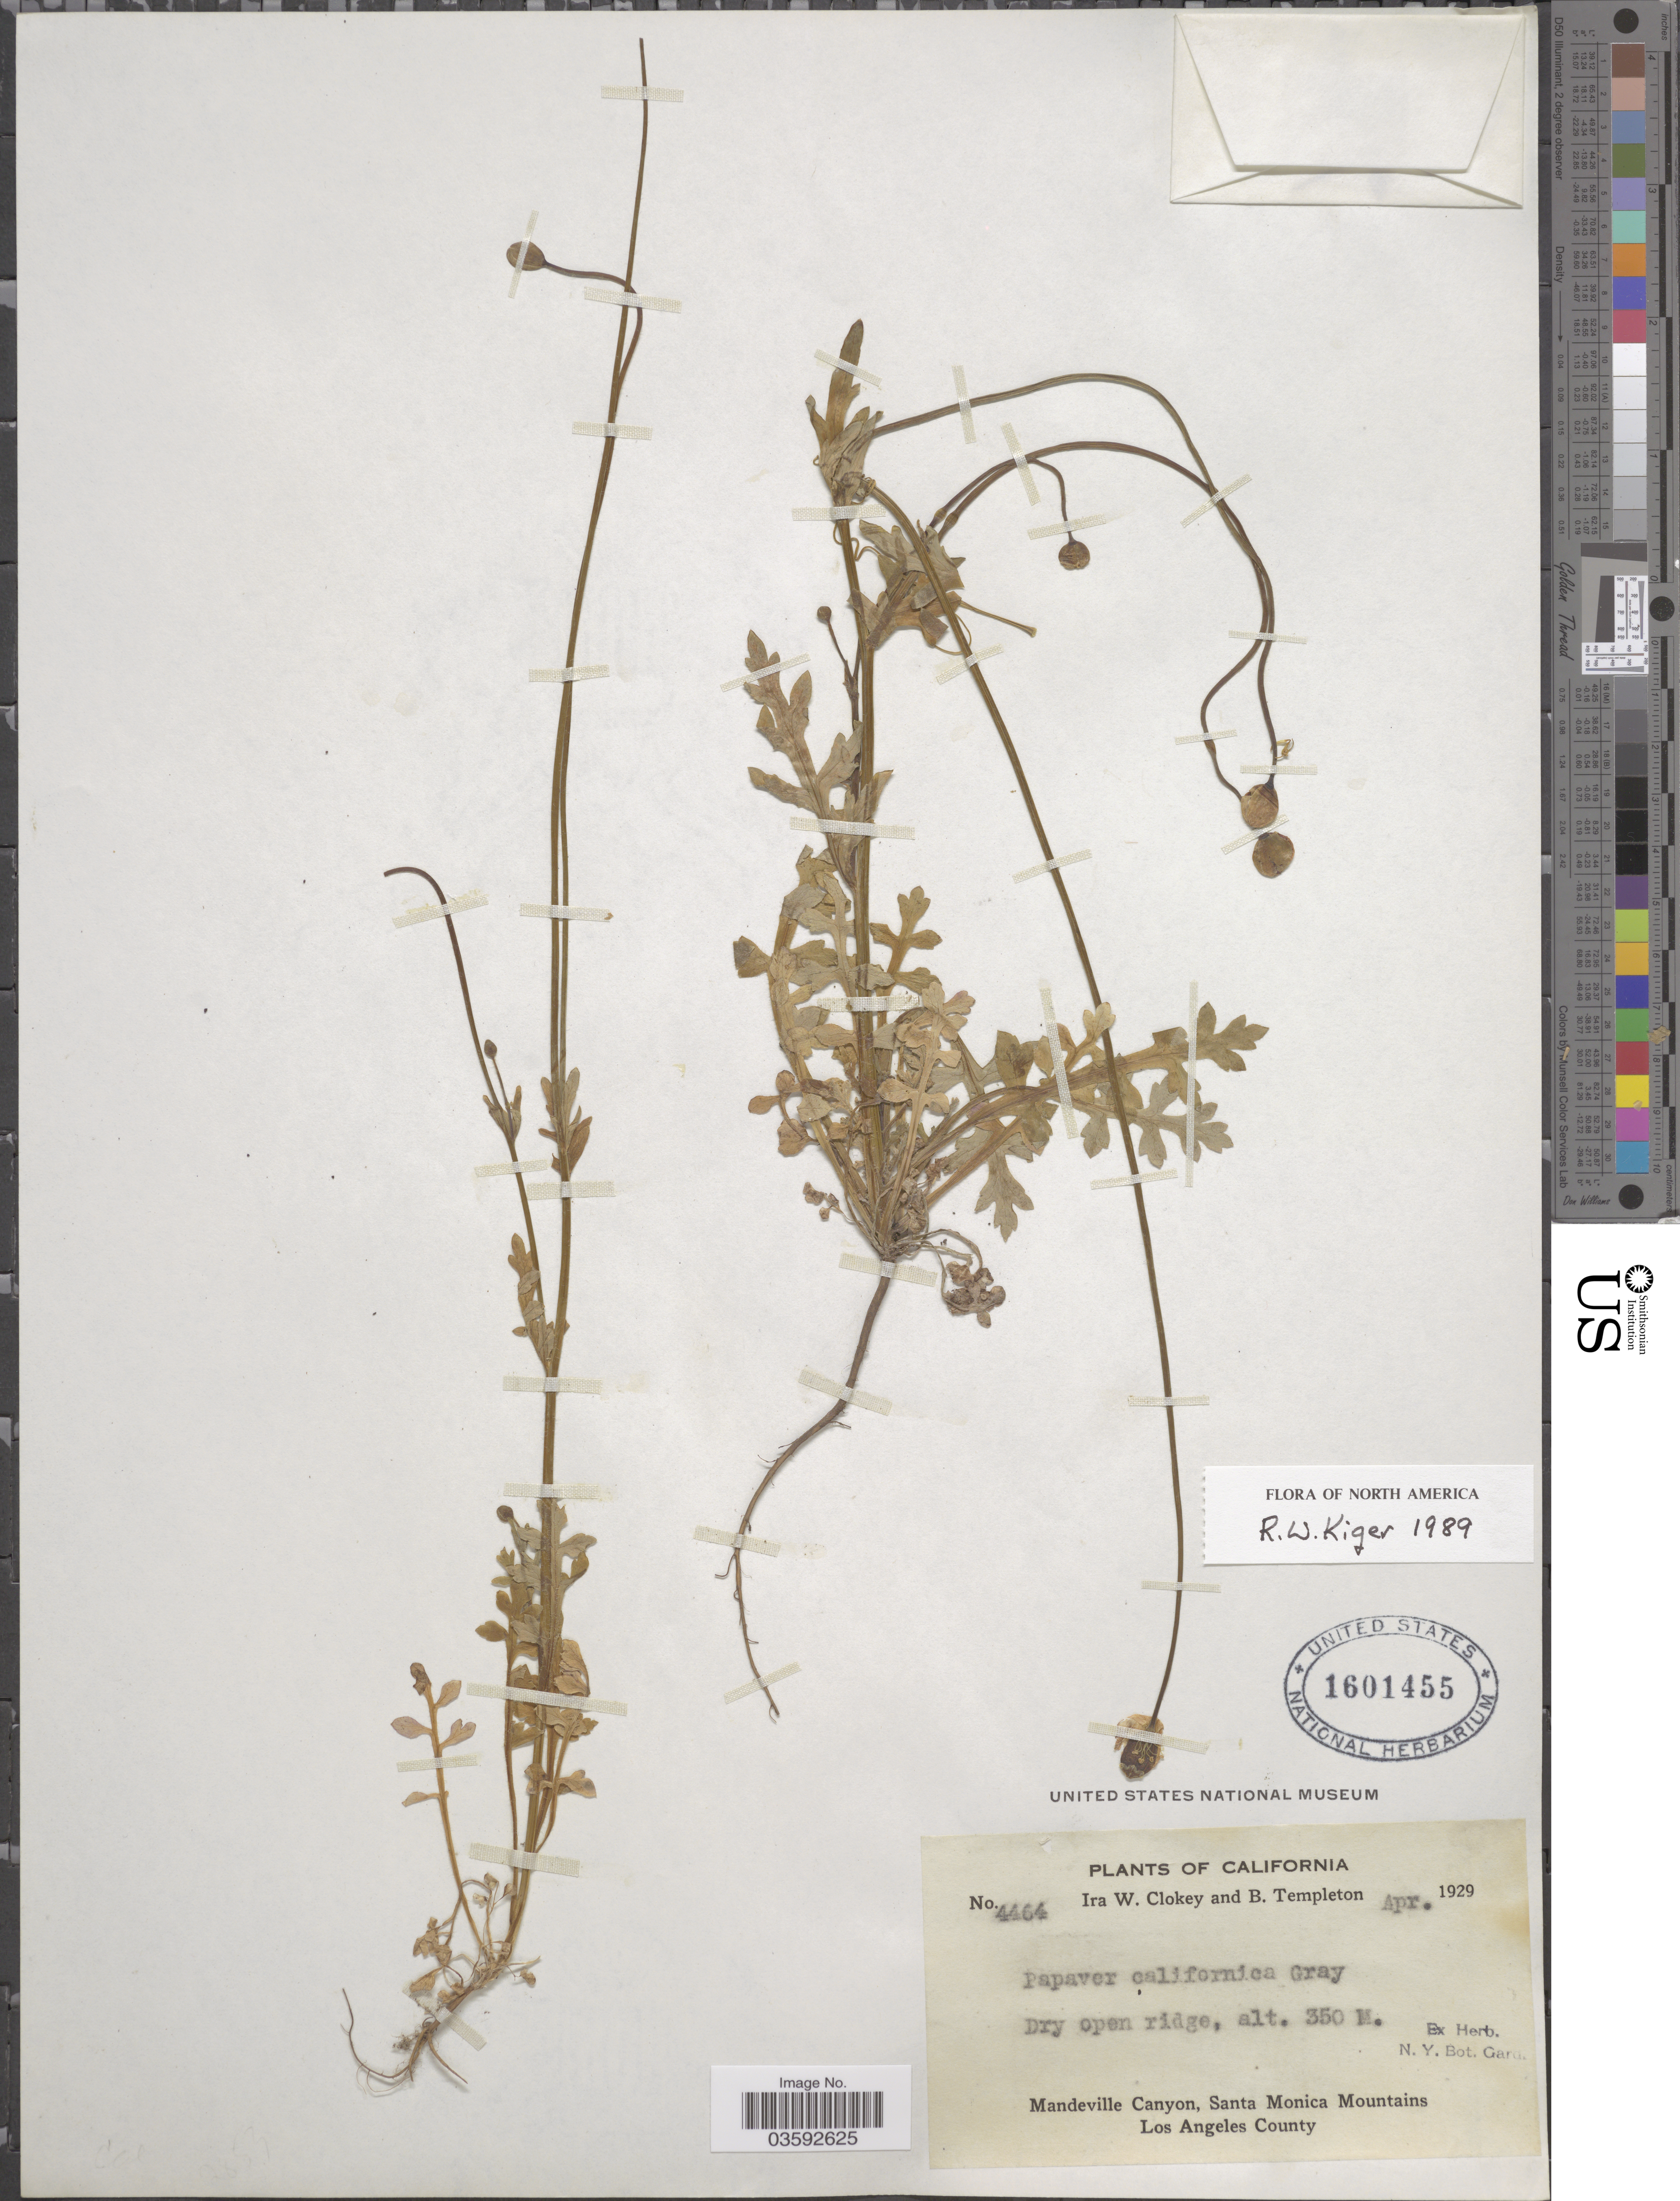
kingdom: Plantae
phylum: Tracheophyta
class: Magnoliopsida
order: Ranunculales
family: Papaveraceae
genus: Papaver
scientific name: Papaver californicum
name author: A. Gray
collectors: I. W. Clokey & B. Templeton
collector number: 4464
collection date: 1929-04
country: United States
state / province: California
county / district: Los Angeles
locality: Mandeville Canyon, Santa Monica Mountains. Los Angeles County.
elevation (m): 350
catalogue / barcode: US 1601455